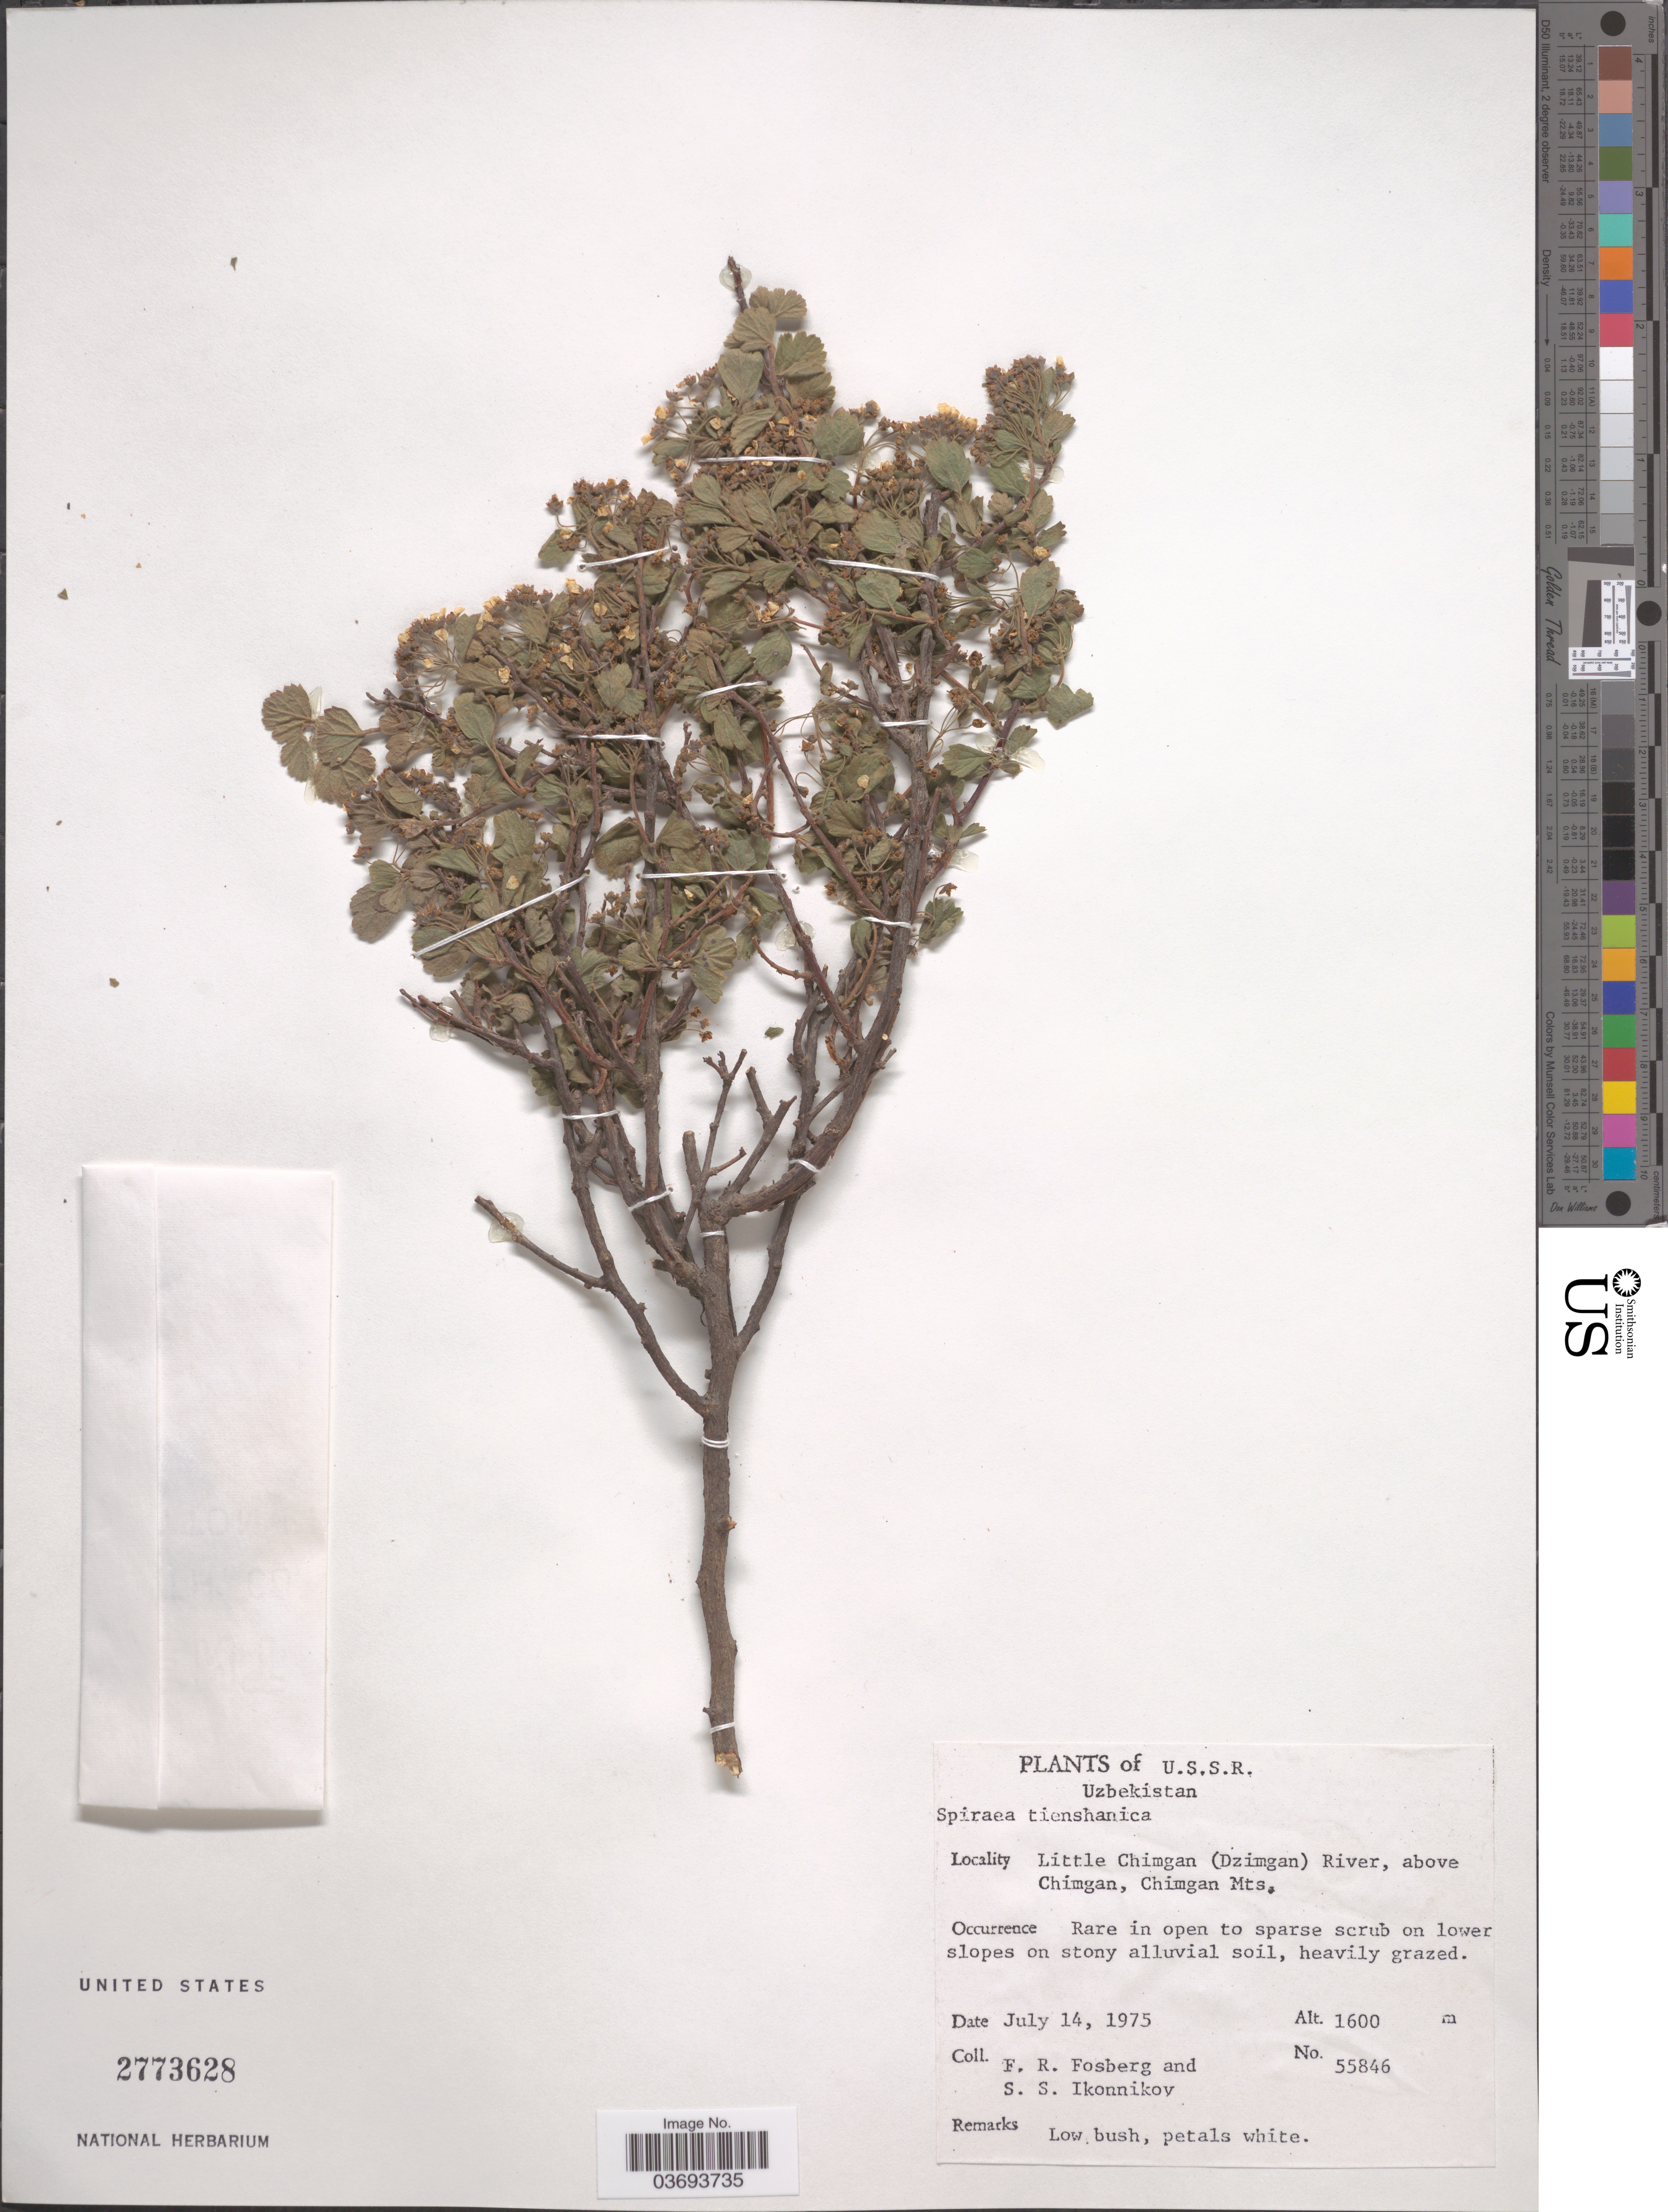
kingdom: Plantae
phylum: Tracheophyta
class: Magnoliopsida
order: Rosales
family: Rosaceae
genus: Spiraea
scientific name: Spiraea tianschanica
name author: Pojark.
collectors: F. R. Fosberg & S. Ikonnikov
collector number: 55846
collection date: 1975-07-14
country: Uzbekistan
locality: U.S.S.R. Little Chimgan (Dzimgan) River, above Chimgan, Chimgan Mts.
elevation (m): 1600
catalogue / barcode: US 2773628